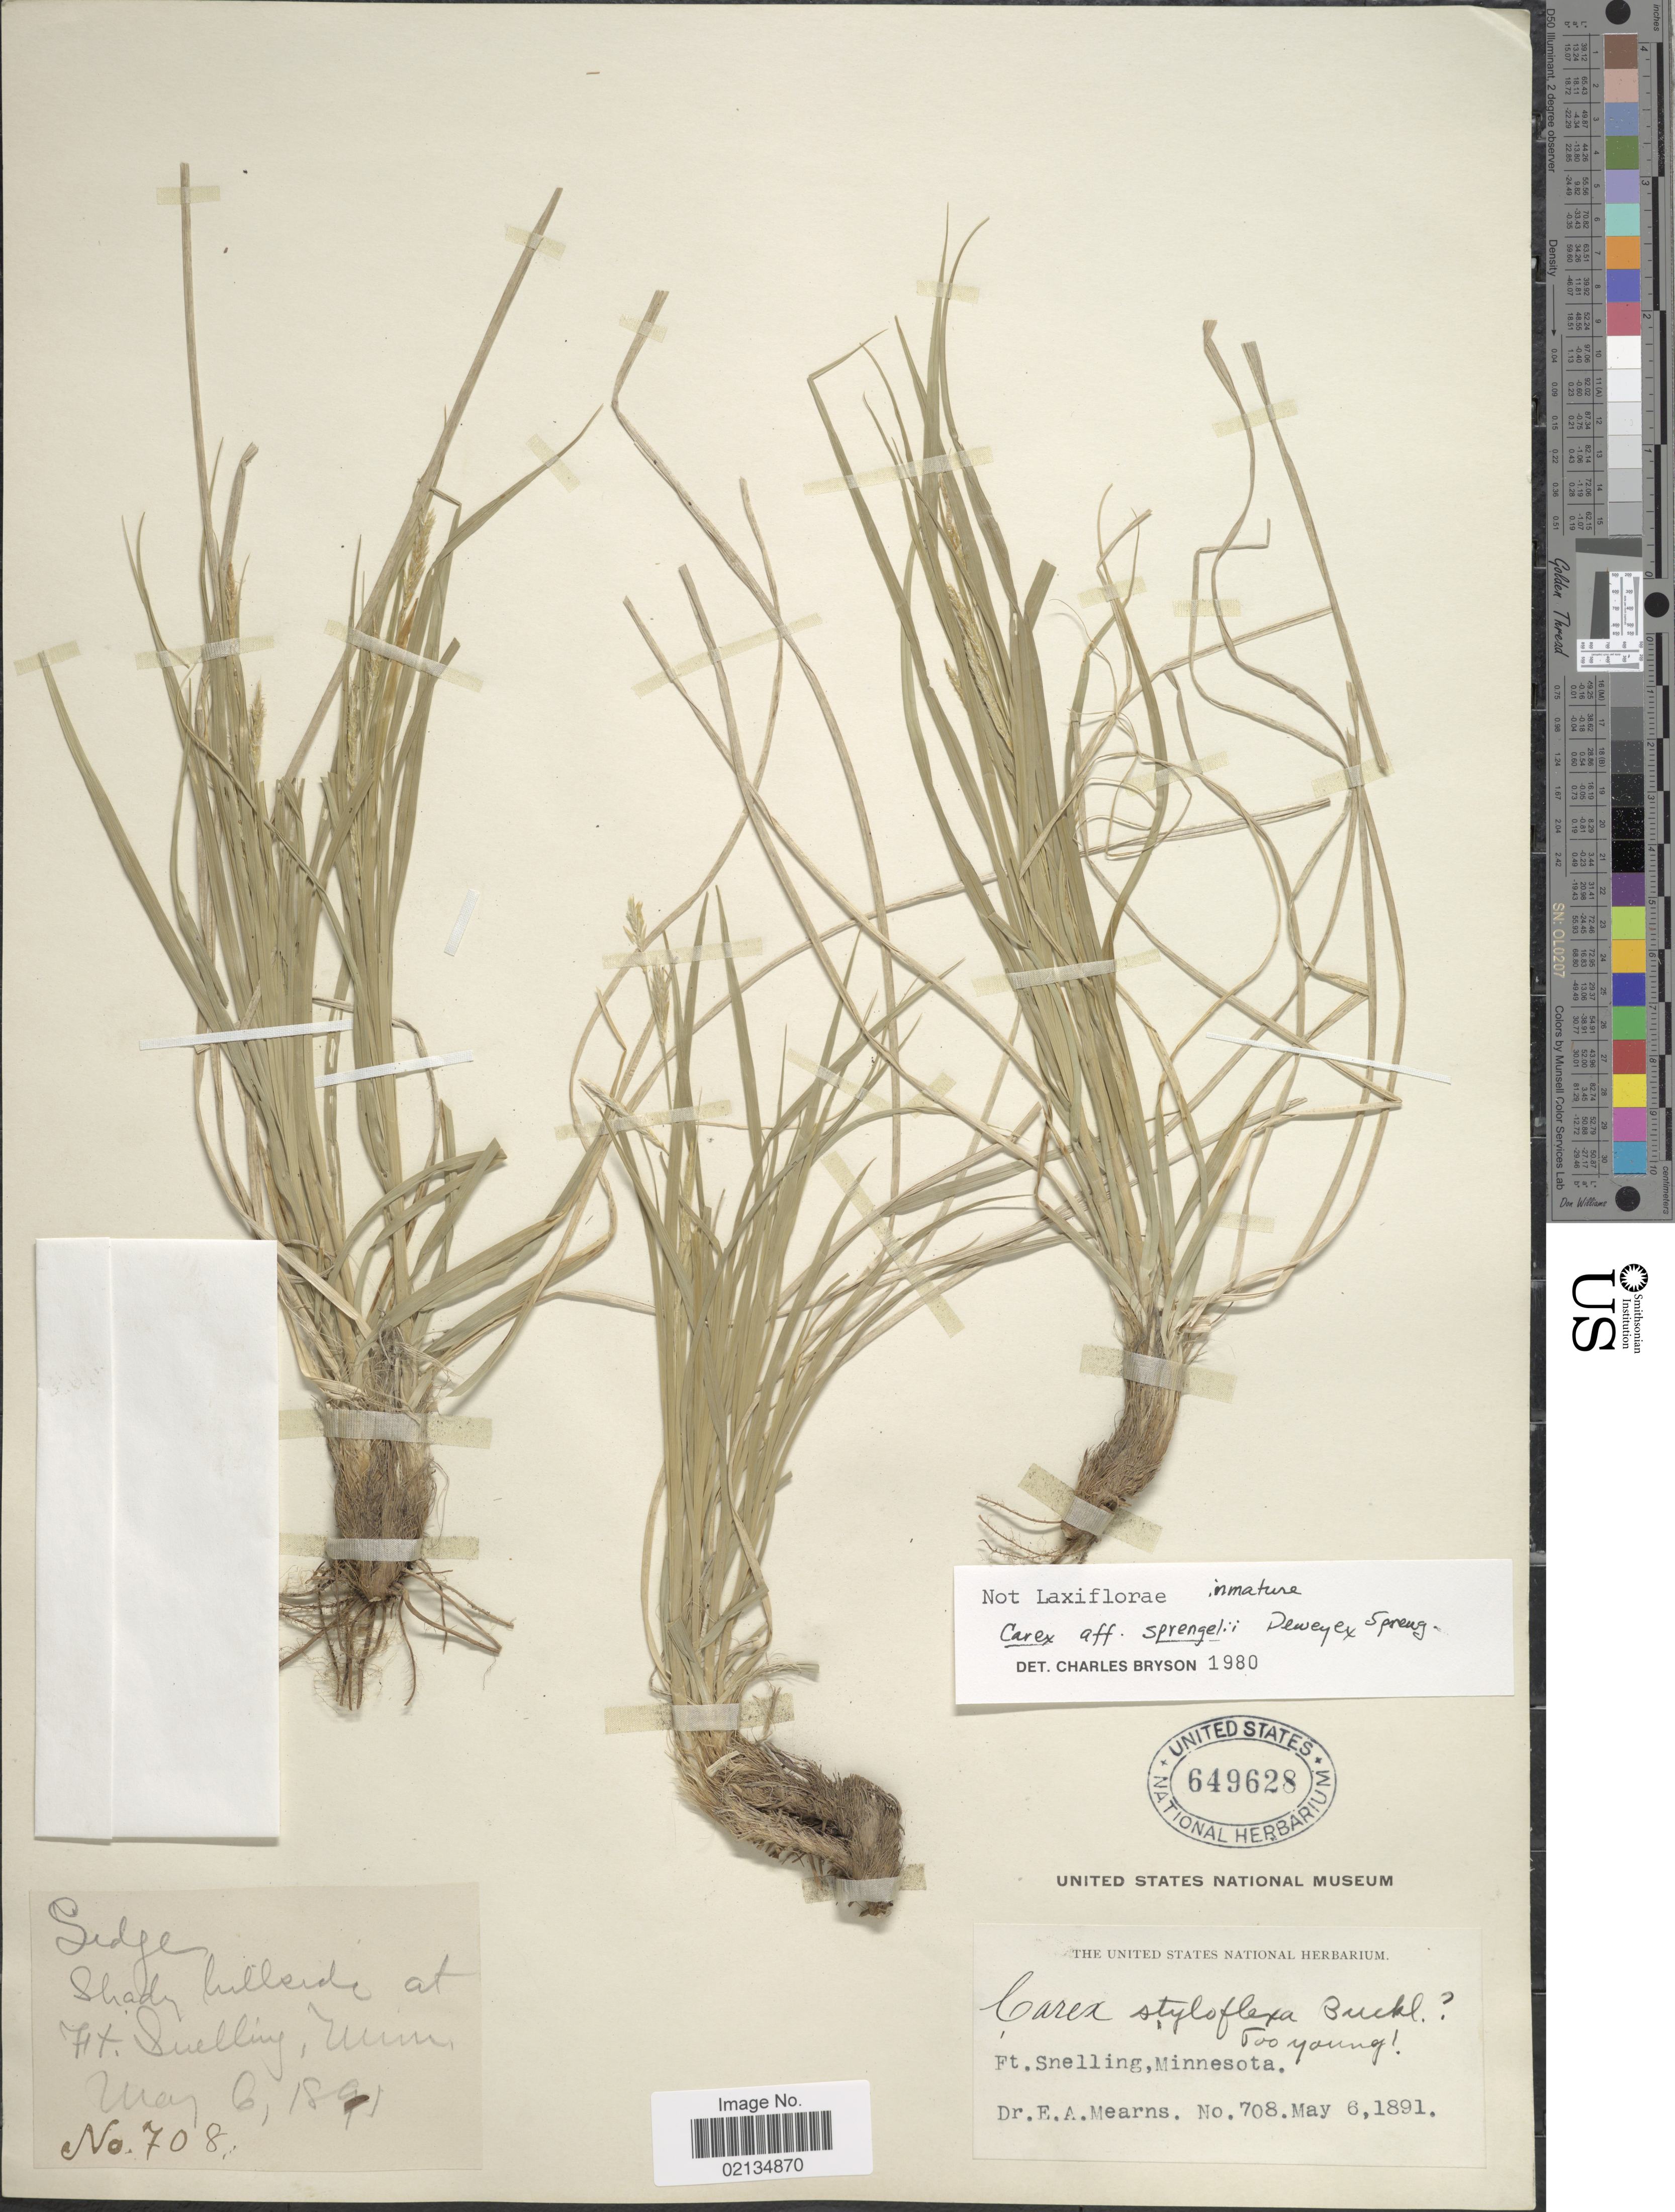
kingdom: Plantae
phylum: Tracheophyta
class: Liliopsida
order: Poales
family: Cyperaceae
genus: Carex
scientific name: Carex sprengelii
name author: Dewey ex Spreng.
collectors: E. A. Mearns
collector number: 708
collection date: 1891-05-06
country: United States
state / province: Minnesota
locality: Ft. Snelling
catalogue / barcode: US 649628